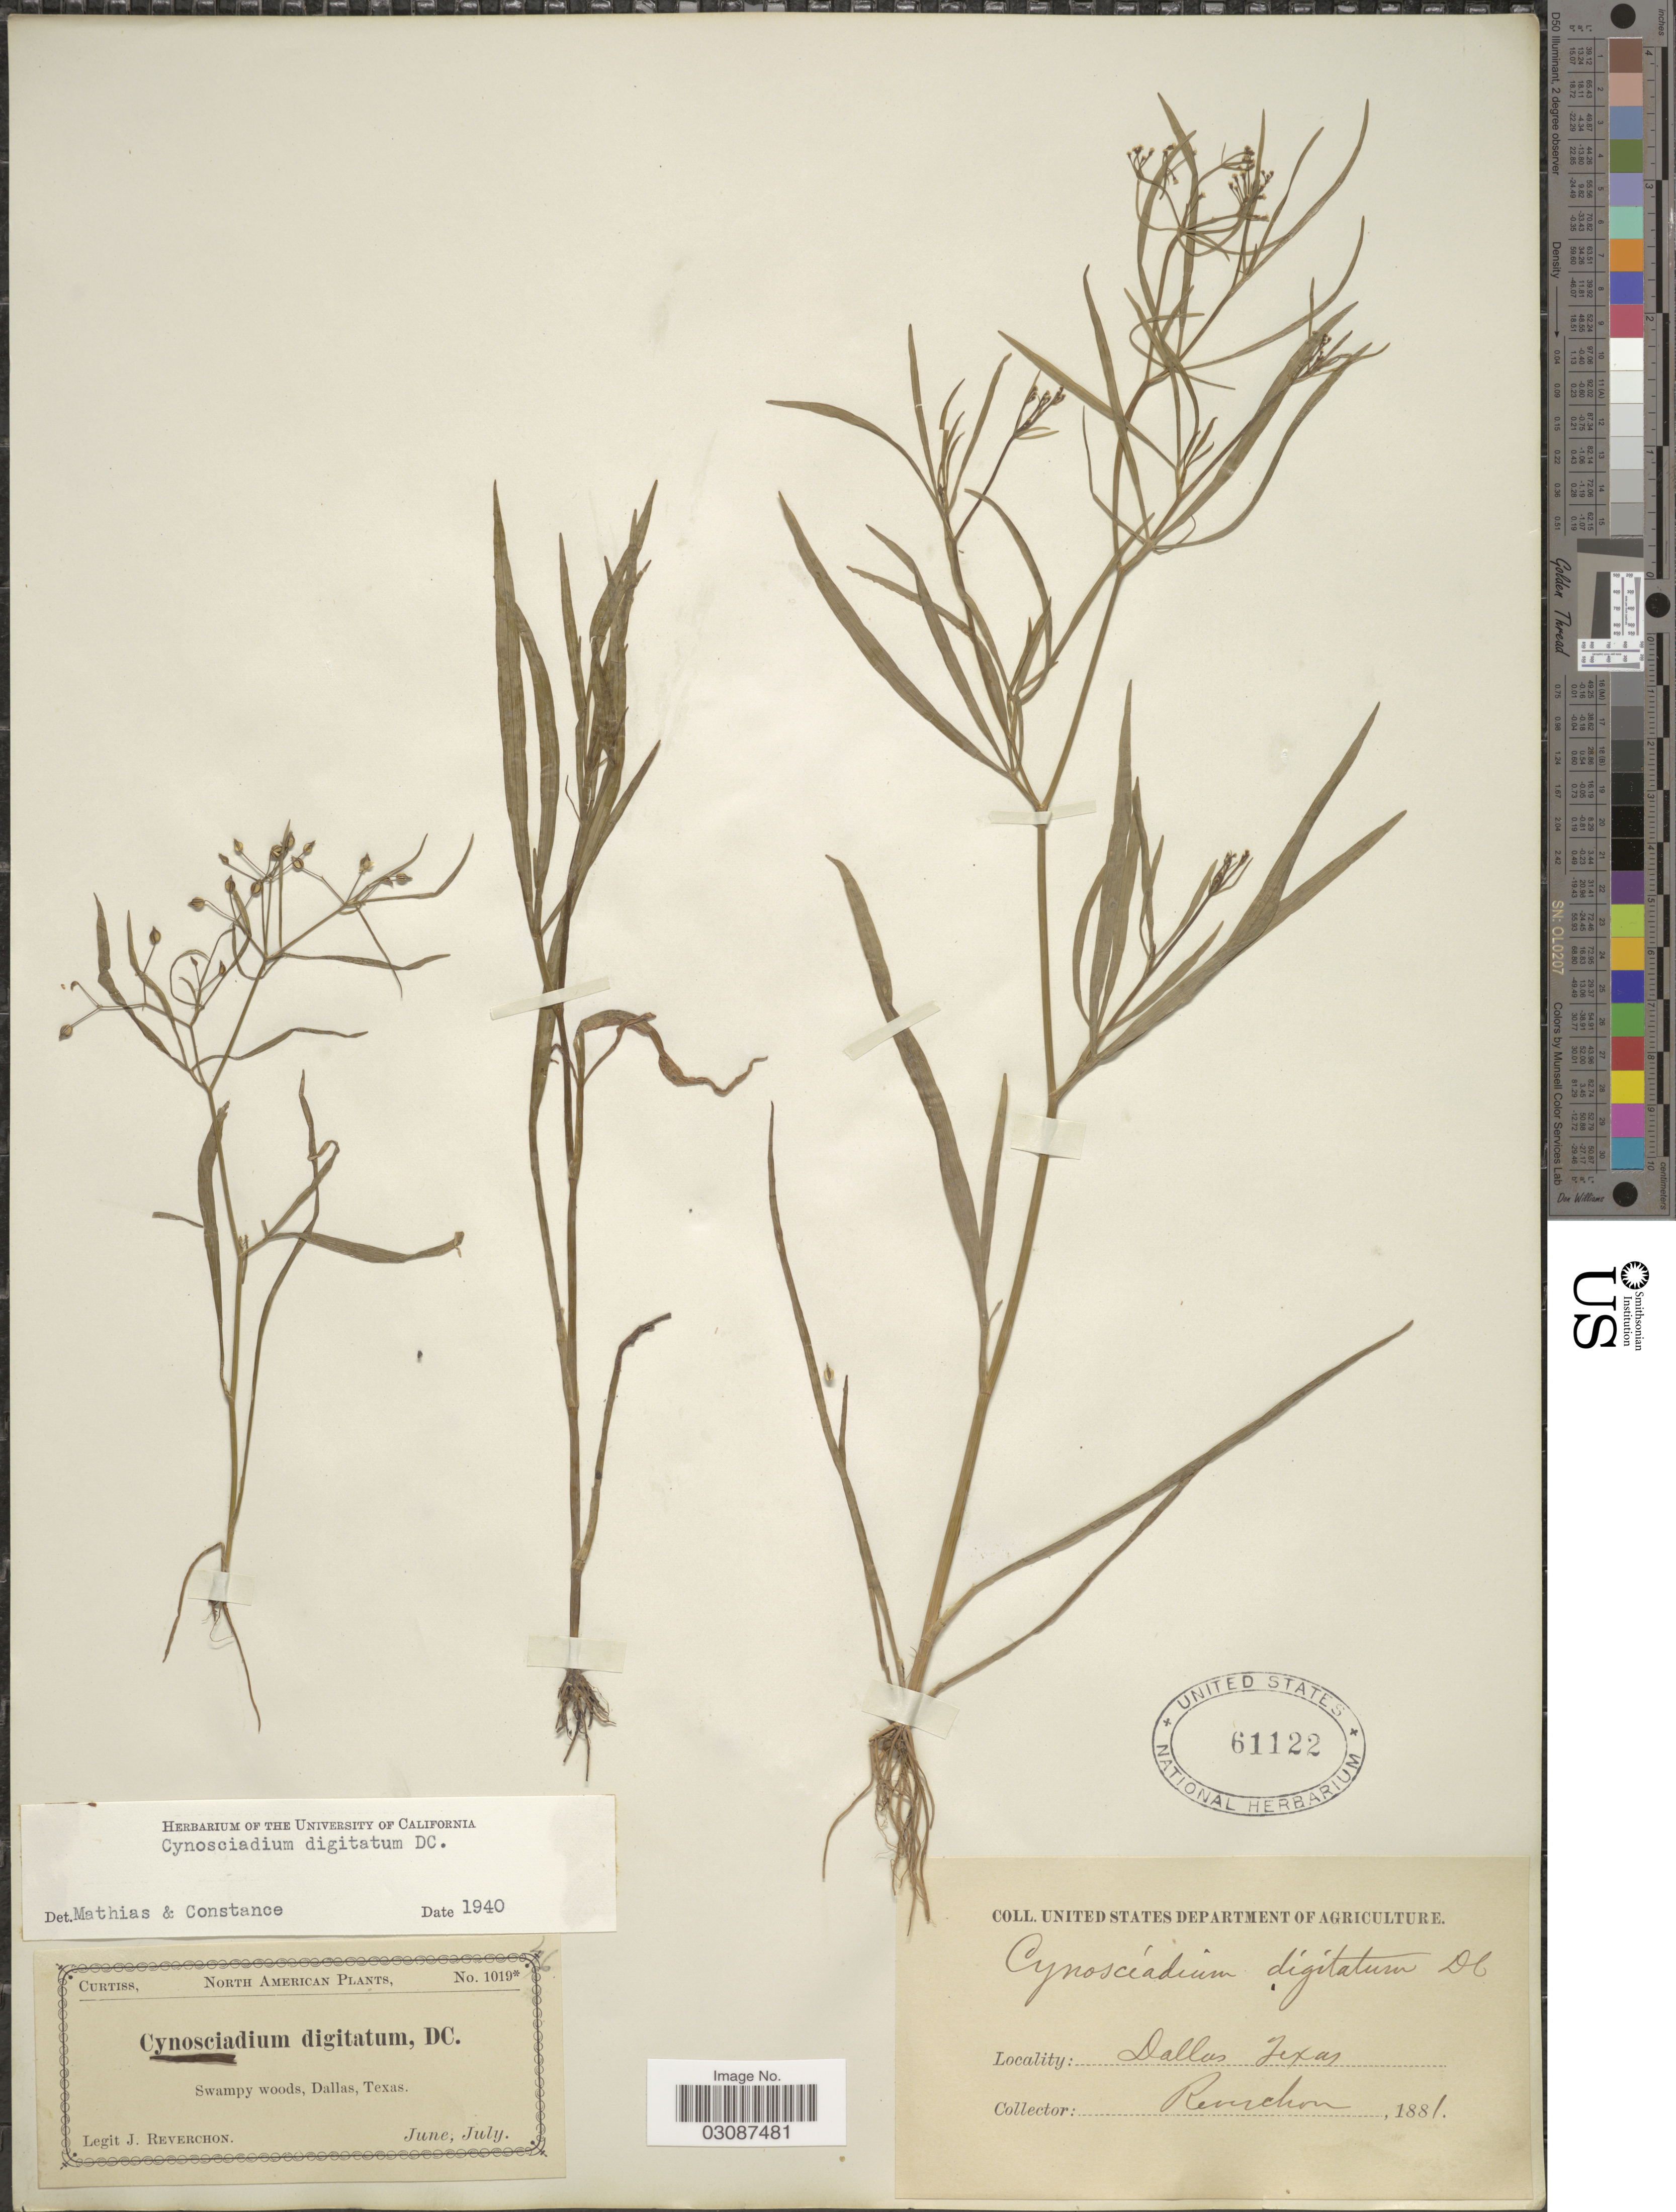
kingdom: Plantae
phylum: Tracheophyta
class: Magnoliopsida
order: Apiales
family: Apiaceae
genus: Cynosciadium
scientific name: Cynosciadium digitatum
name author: DC.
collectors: J. Reverchon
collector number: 1019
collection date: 1881-06/1881-07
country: United States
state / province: Texas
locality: Swampy woods, Dallas.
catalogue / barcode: US 61122